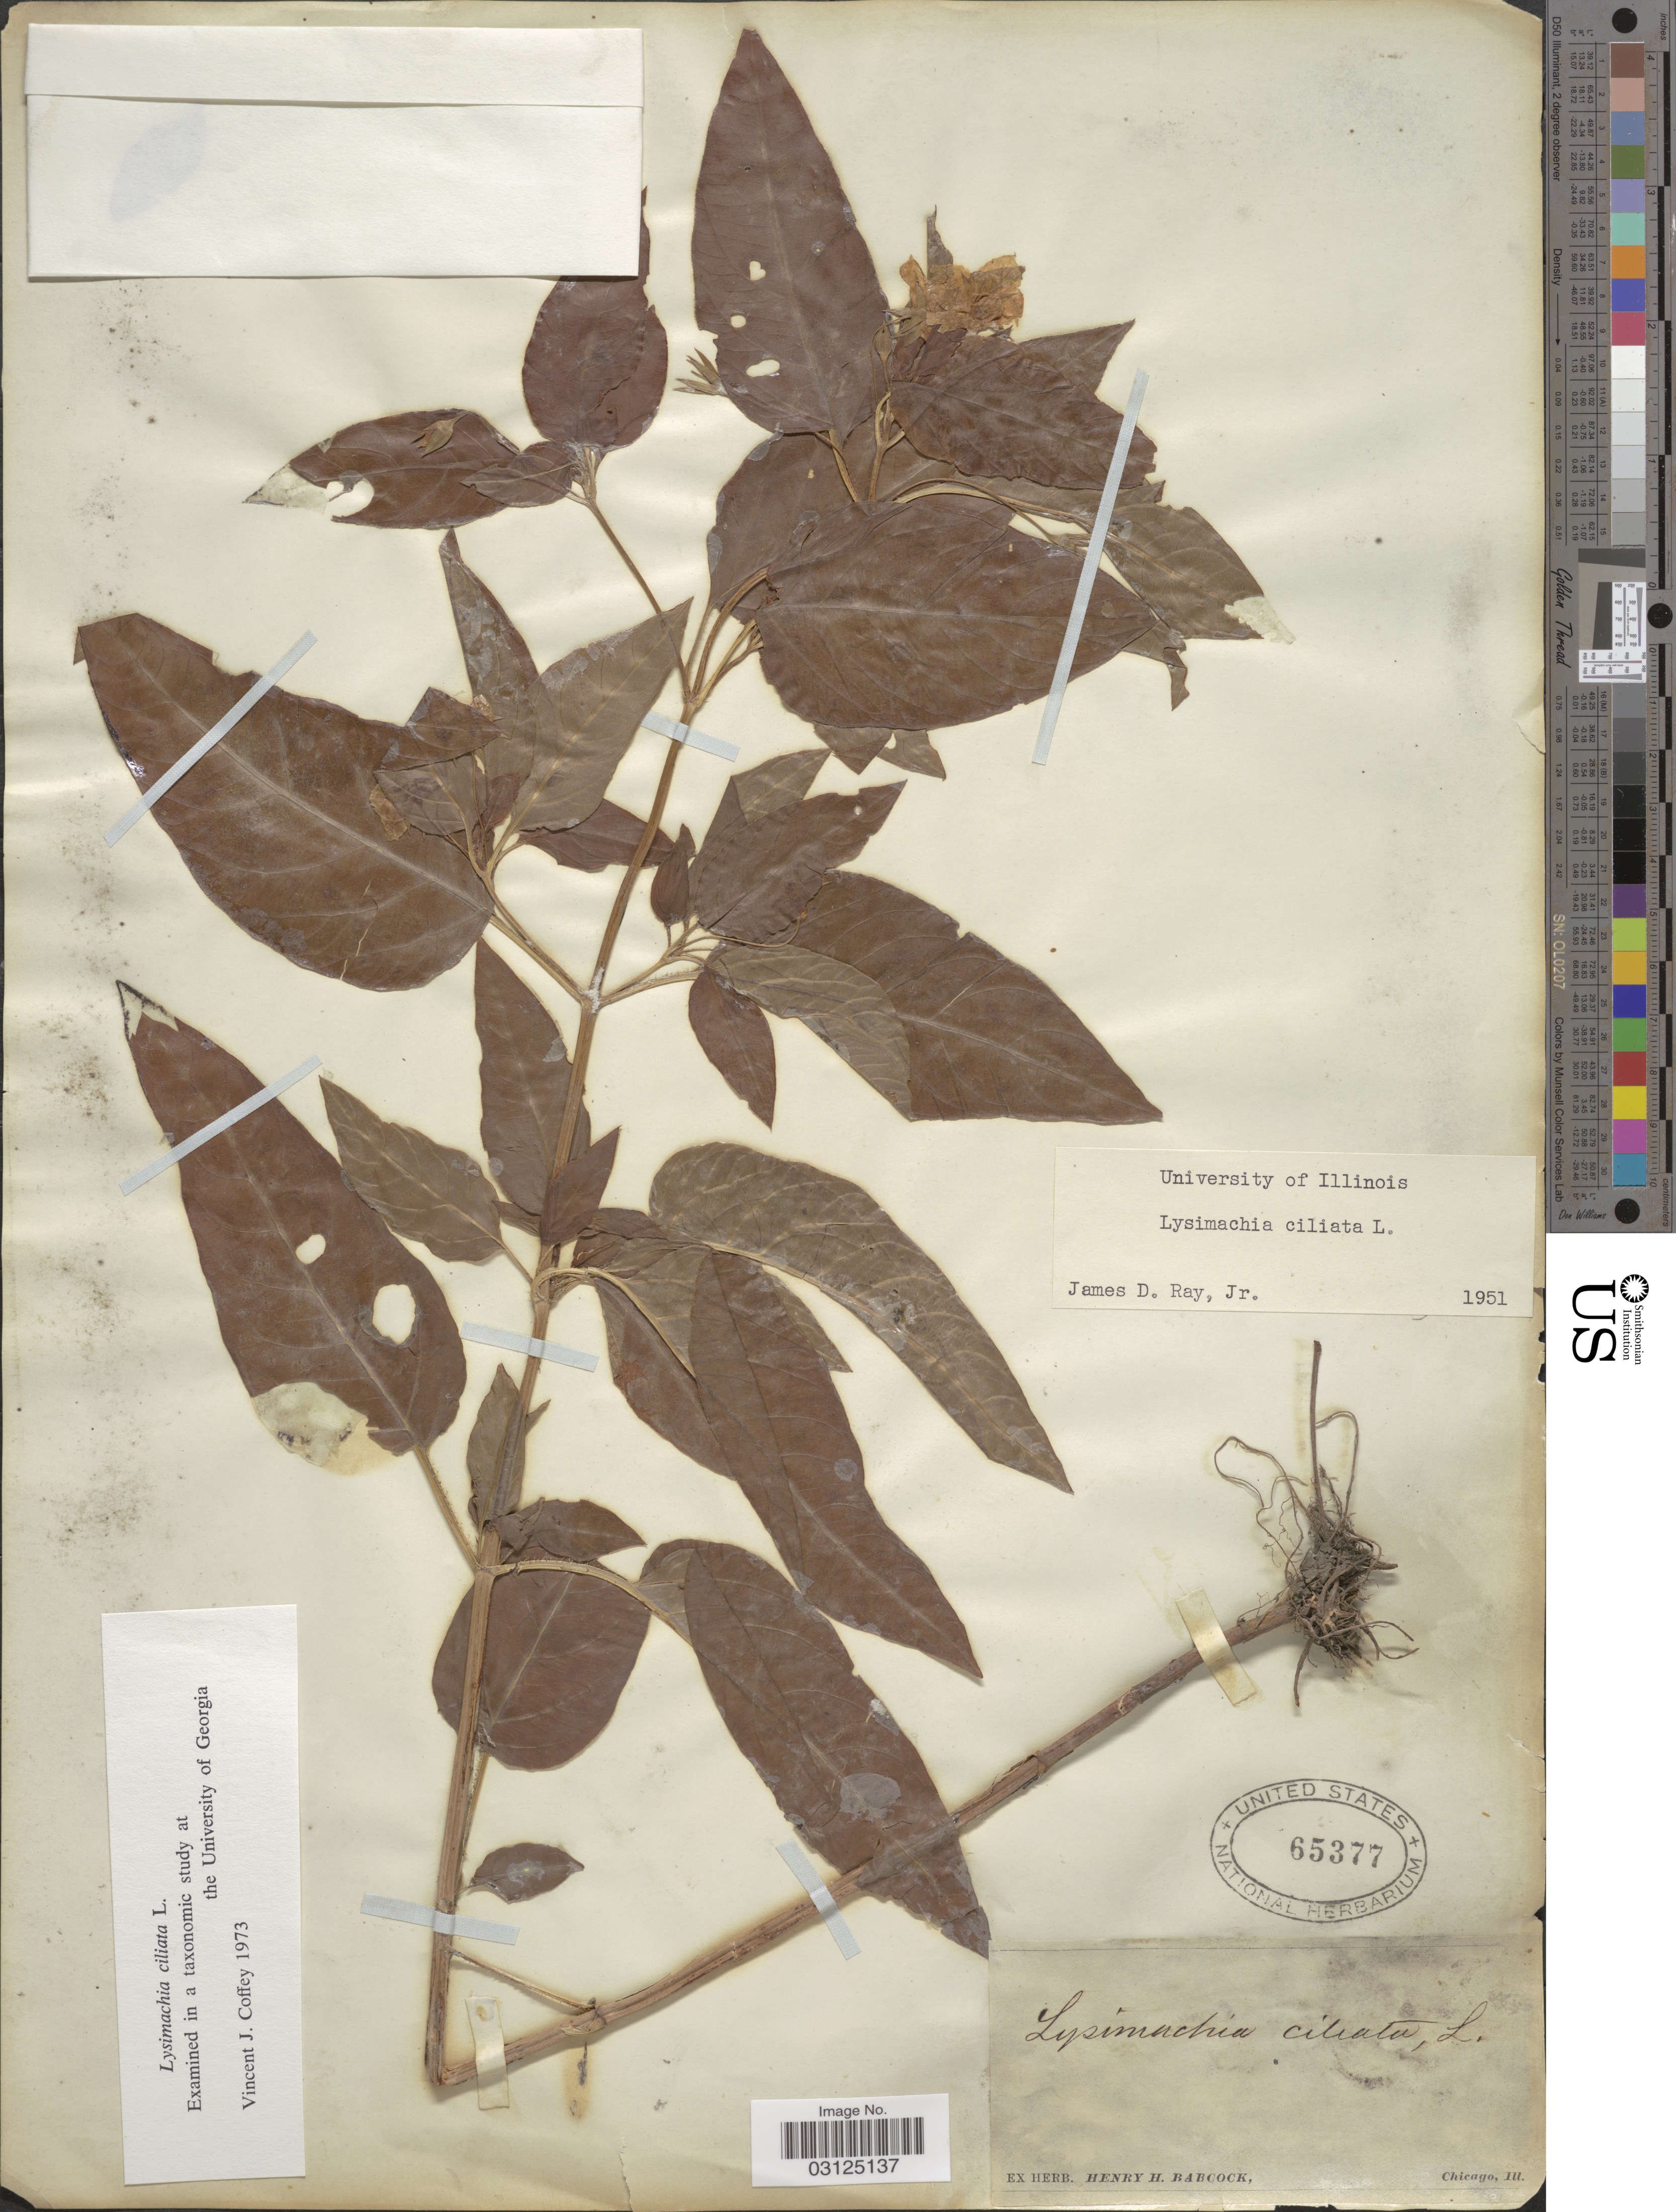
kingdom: Plantae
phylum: Tracheophyta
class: Magnoliopsida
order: Ericales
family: Primulaceae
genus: Lysimachia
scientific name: Lysimachia ciliata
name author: L.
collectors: ex herb. Henry Homes Babcock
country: United States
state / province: Illinois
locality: Chicago.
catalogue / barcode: US 65377